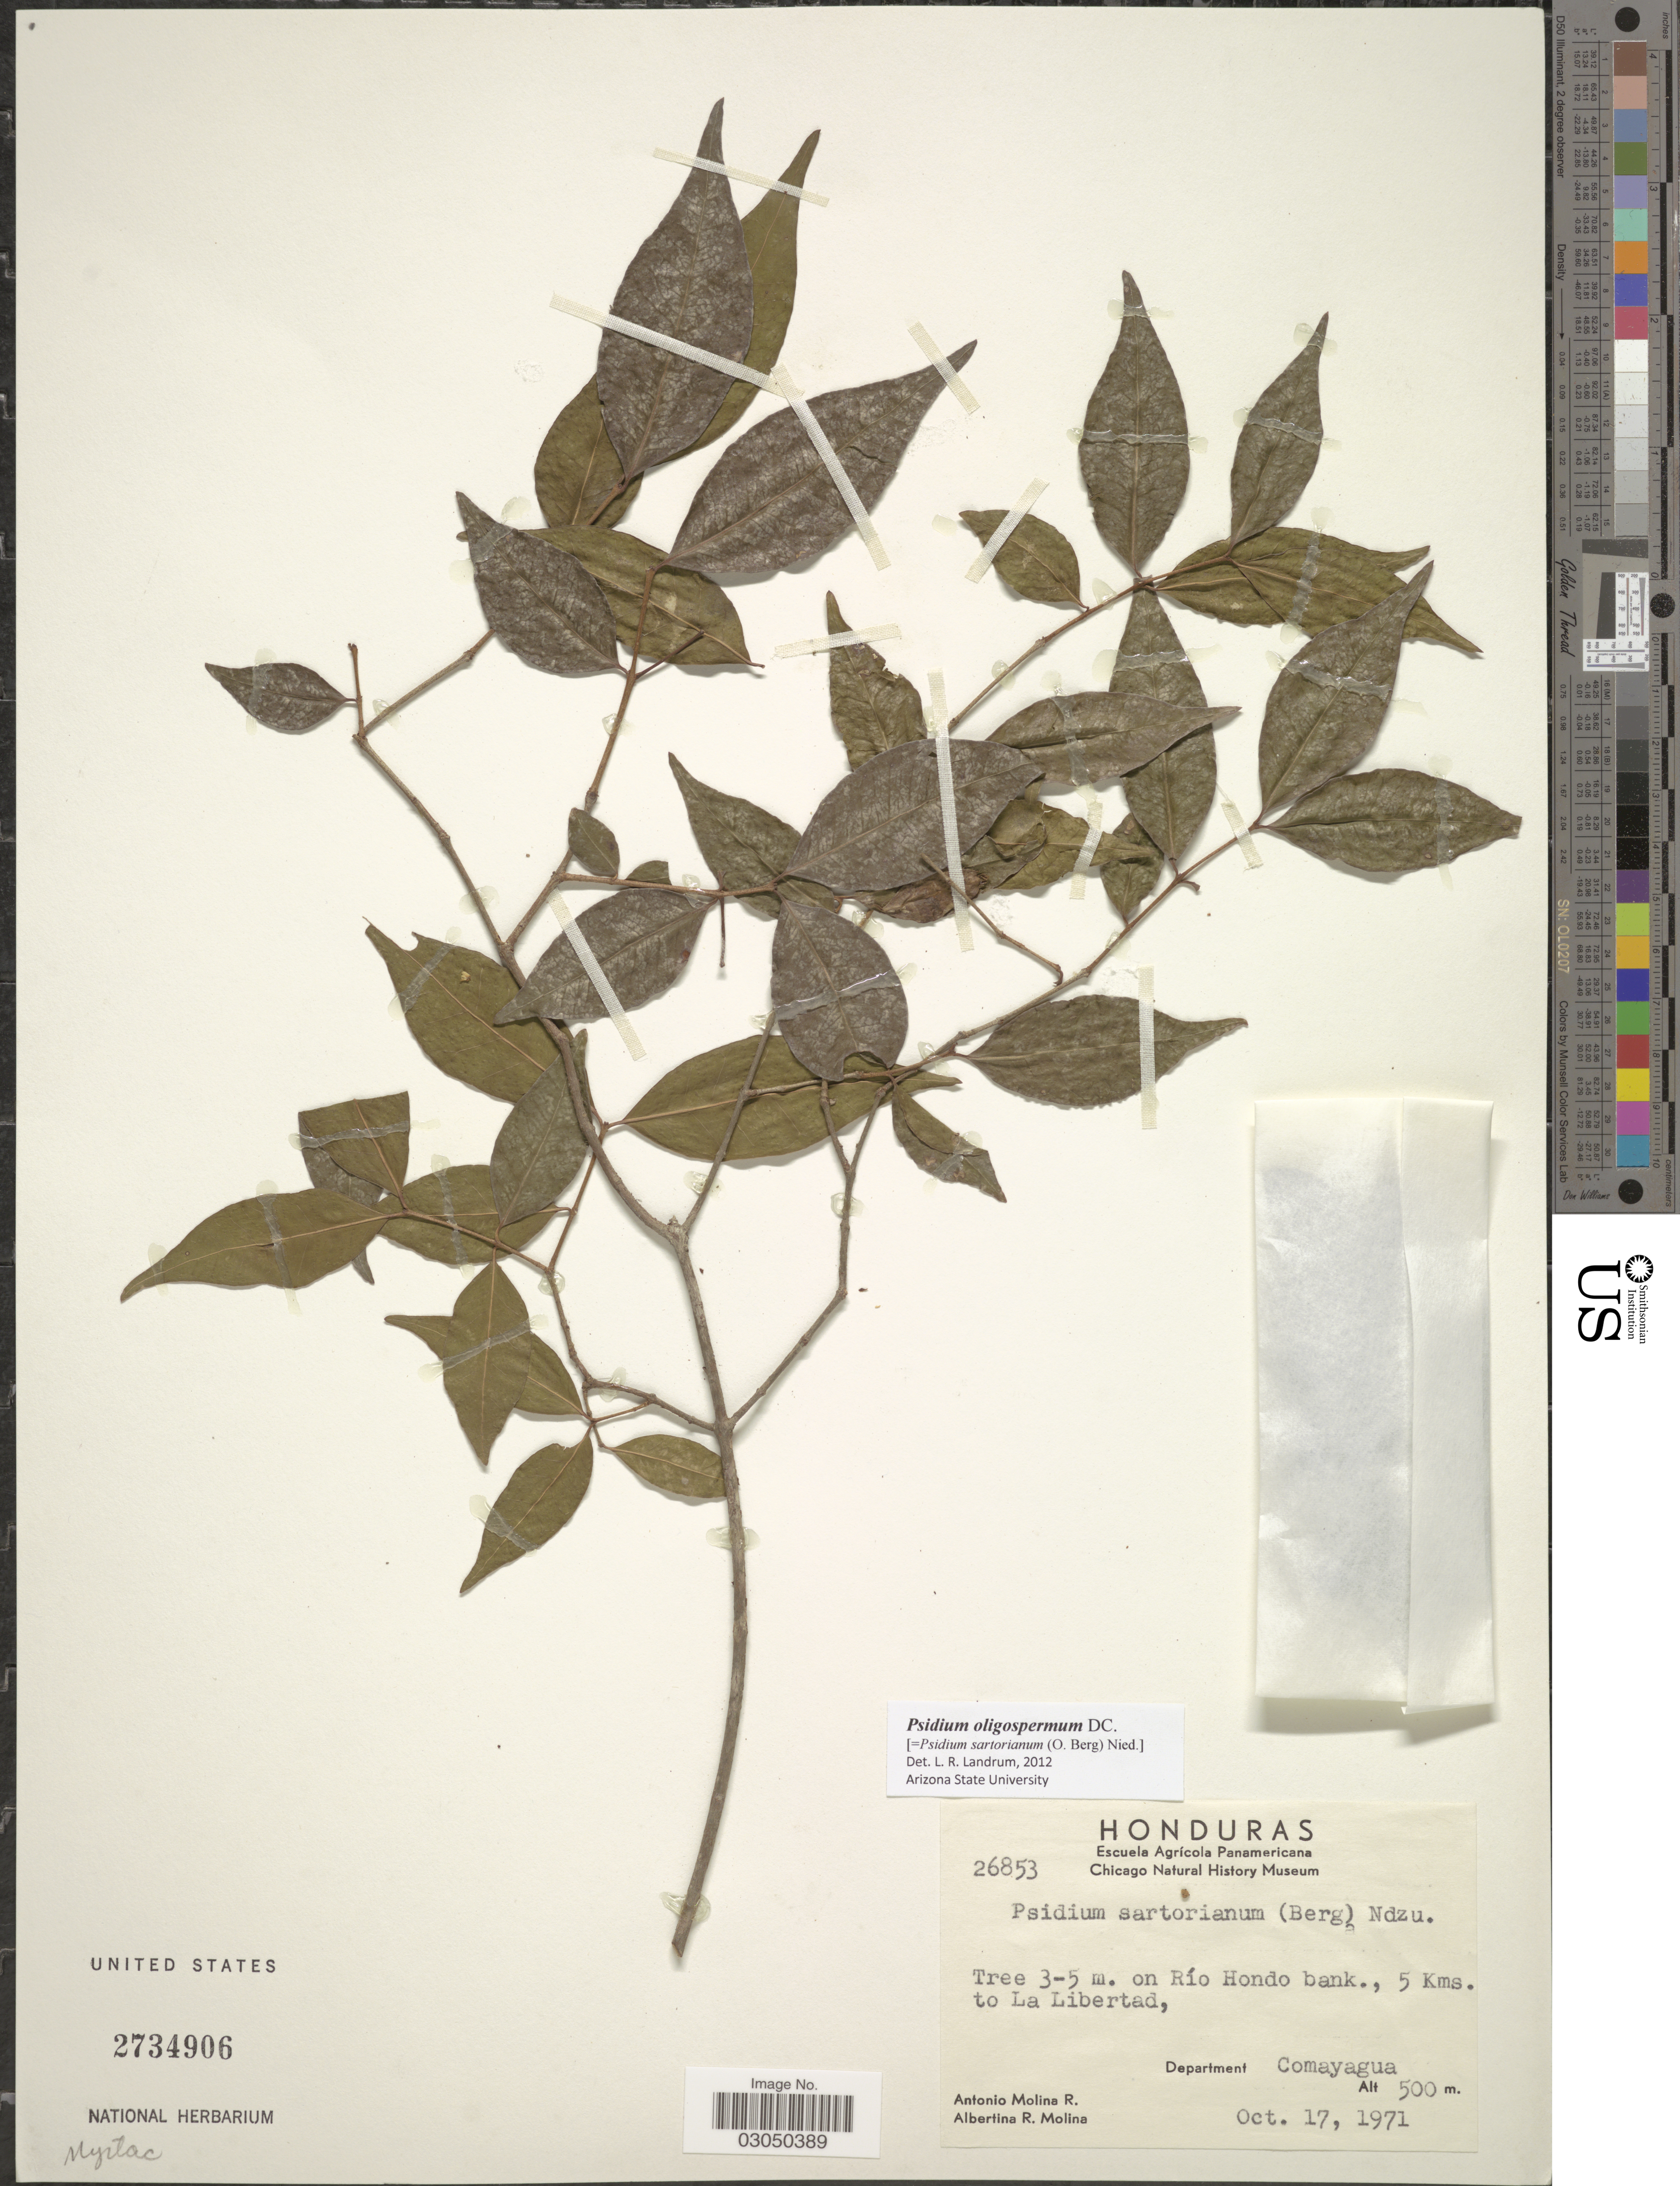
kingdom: Plantae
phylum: Tracheophyta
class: Magnoliopsida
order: Myrtales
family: Myrtaceae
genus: Psidium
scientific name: Psidium oligospermum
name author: Mart. ex DC.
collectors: A. Molina R. & A. R. Molina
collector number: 26853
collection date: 1971-10-17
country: Honduras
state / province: Comayagua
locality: On Río Hondo bank, 5 Kms. to La Libertad, Department Comayagua.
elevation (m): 500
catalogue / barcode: US 2734906